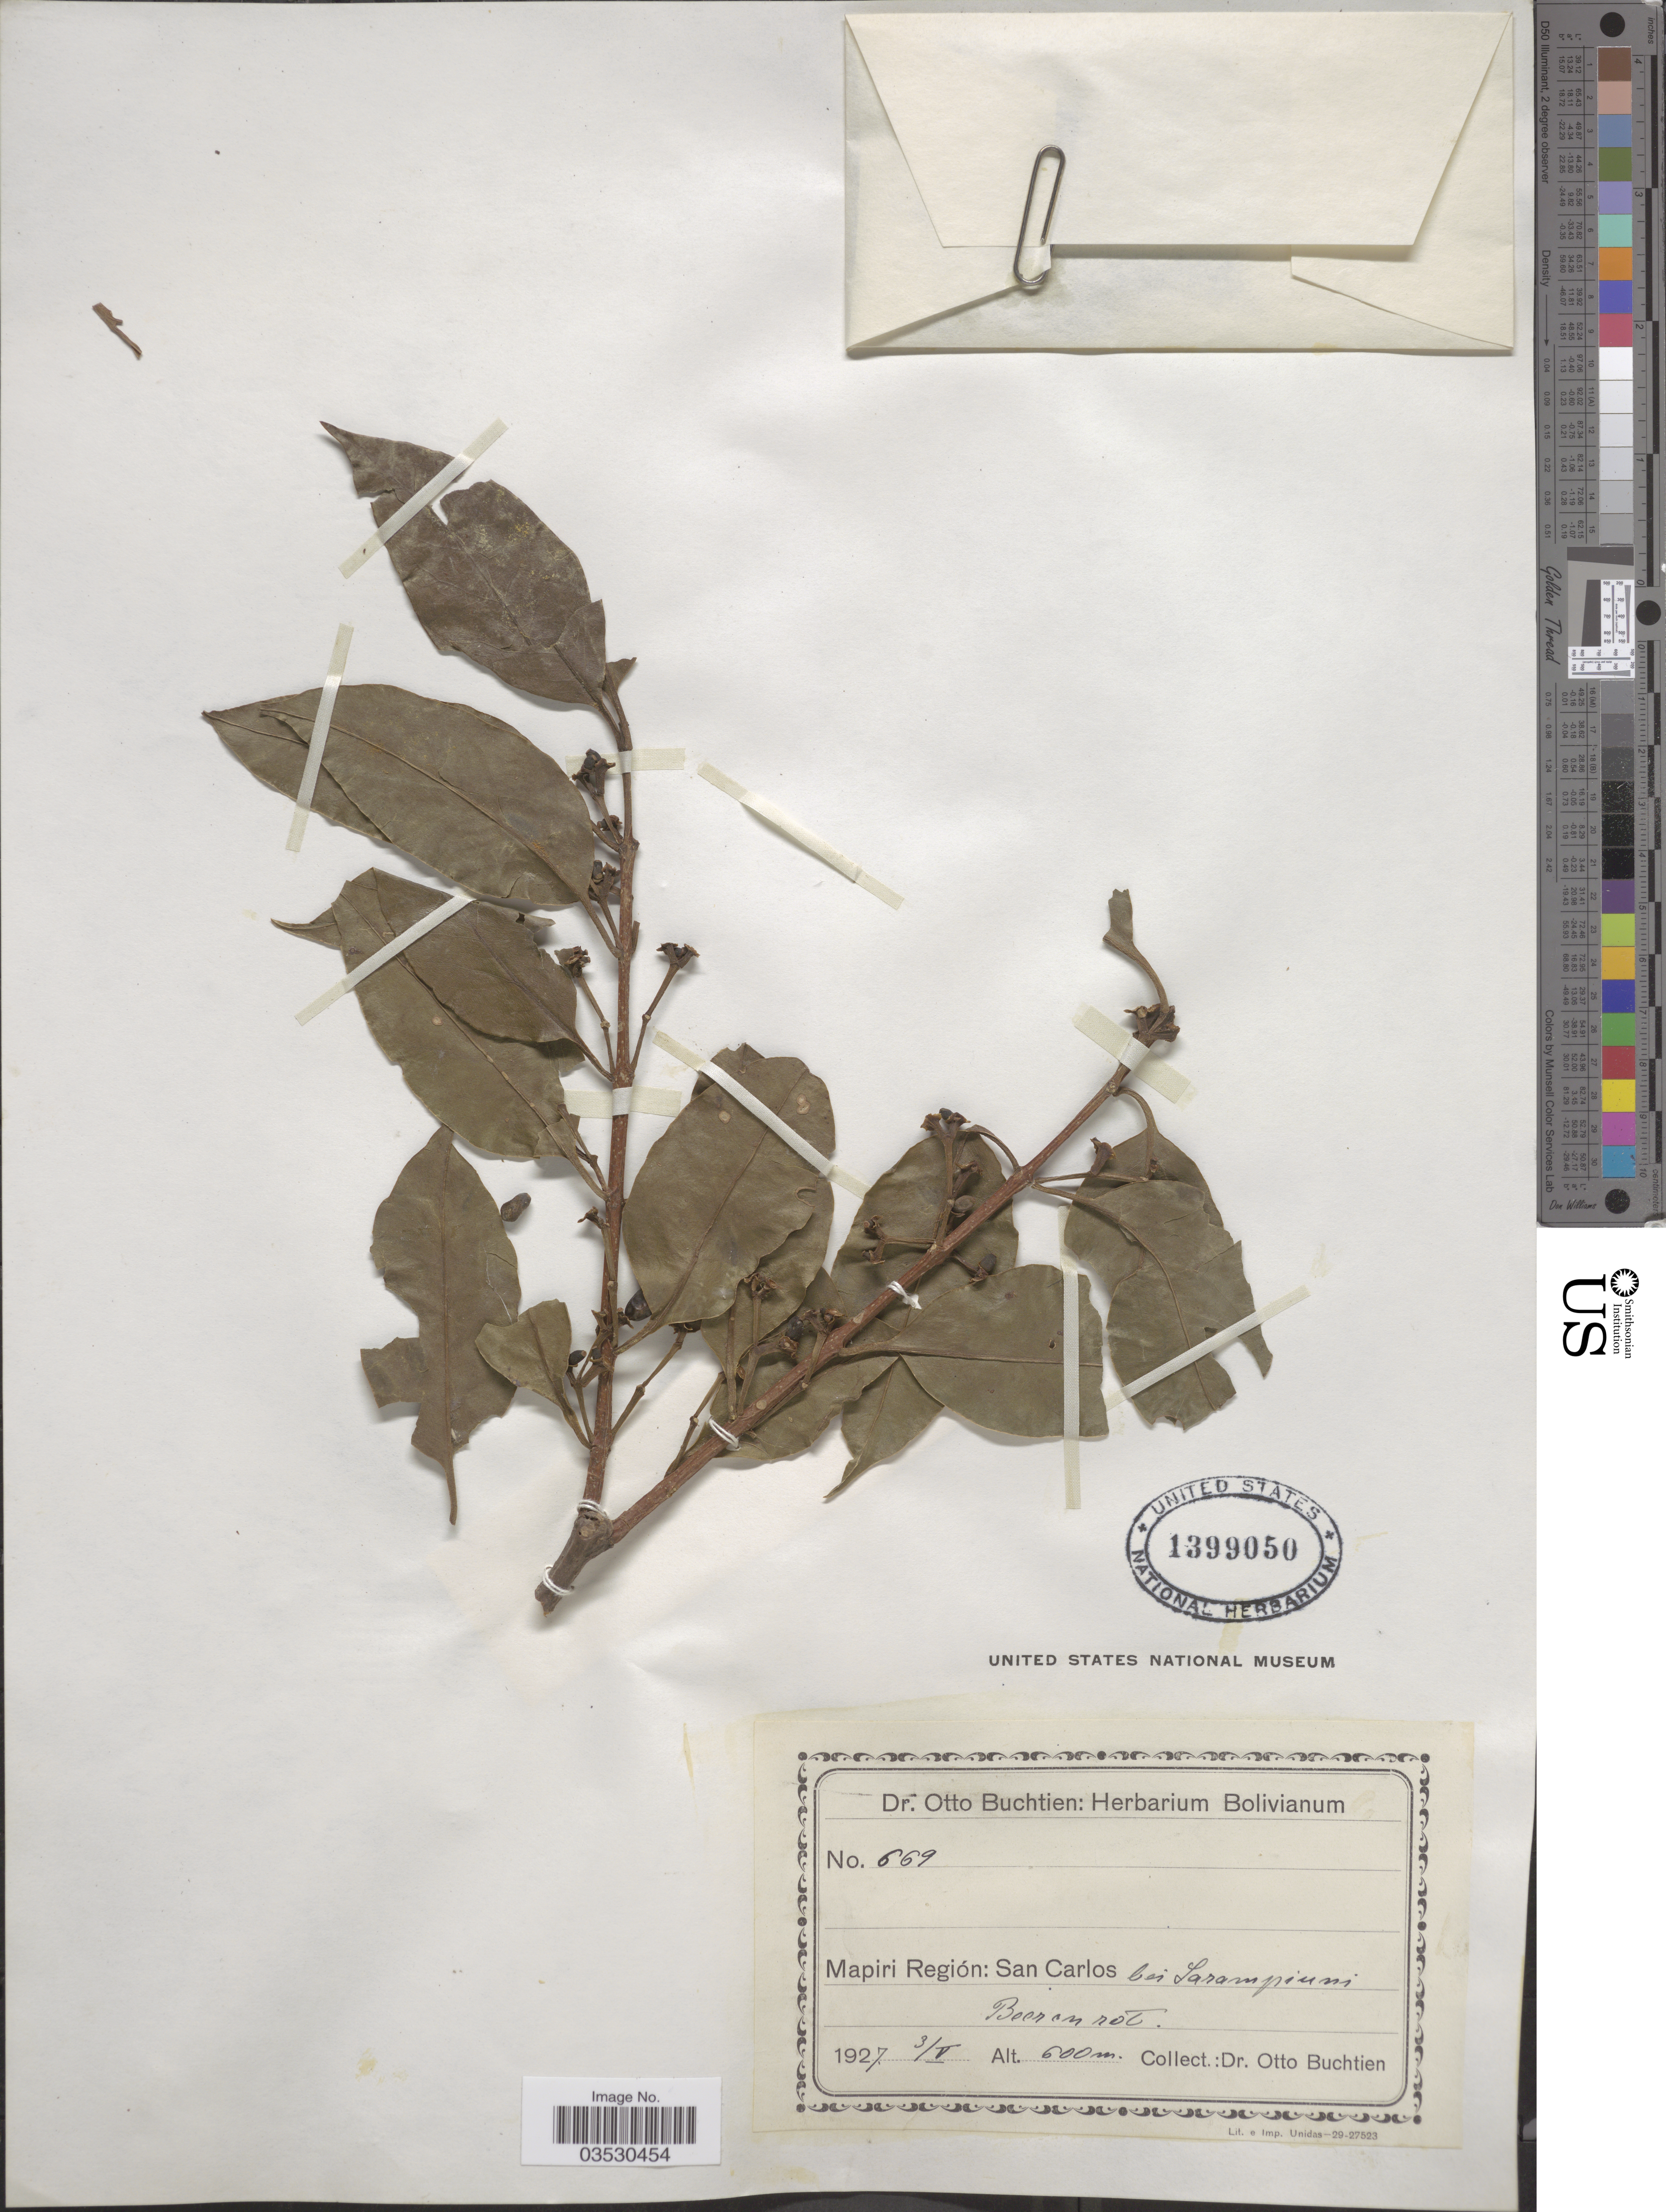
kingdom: Plantae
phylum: Tracheophyta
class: Magnoliopsida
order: Santalales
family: Loranthaceae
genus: Struthanthus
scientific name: Struthanthus platycladus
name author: (Ule) Baehni & J.F. Macbr.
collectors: O. Buchtien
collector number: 669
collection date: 1927-05-03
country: Bolivia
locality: Mapiri Región: San Carlos bei Sarampiuni.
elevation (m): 600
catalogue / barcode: US 1399050